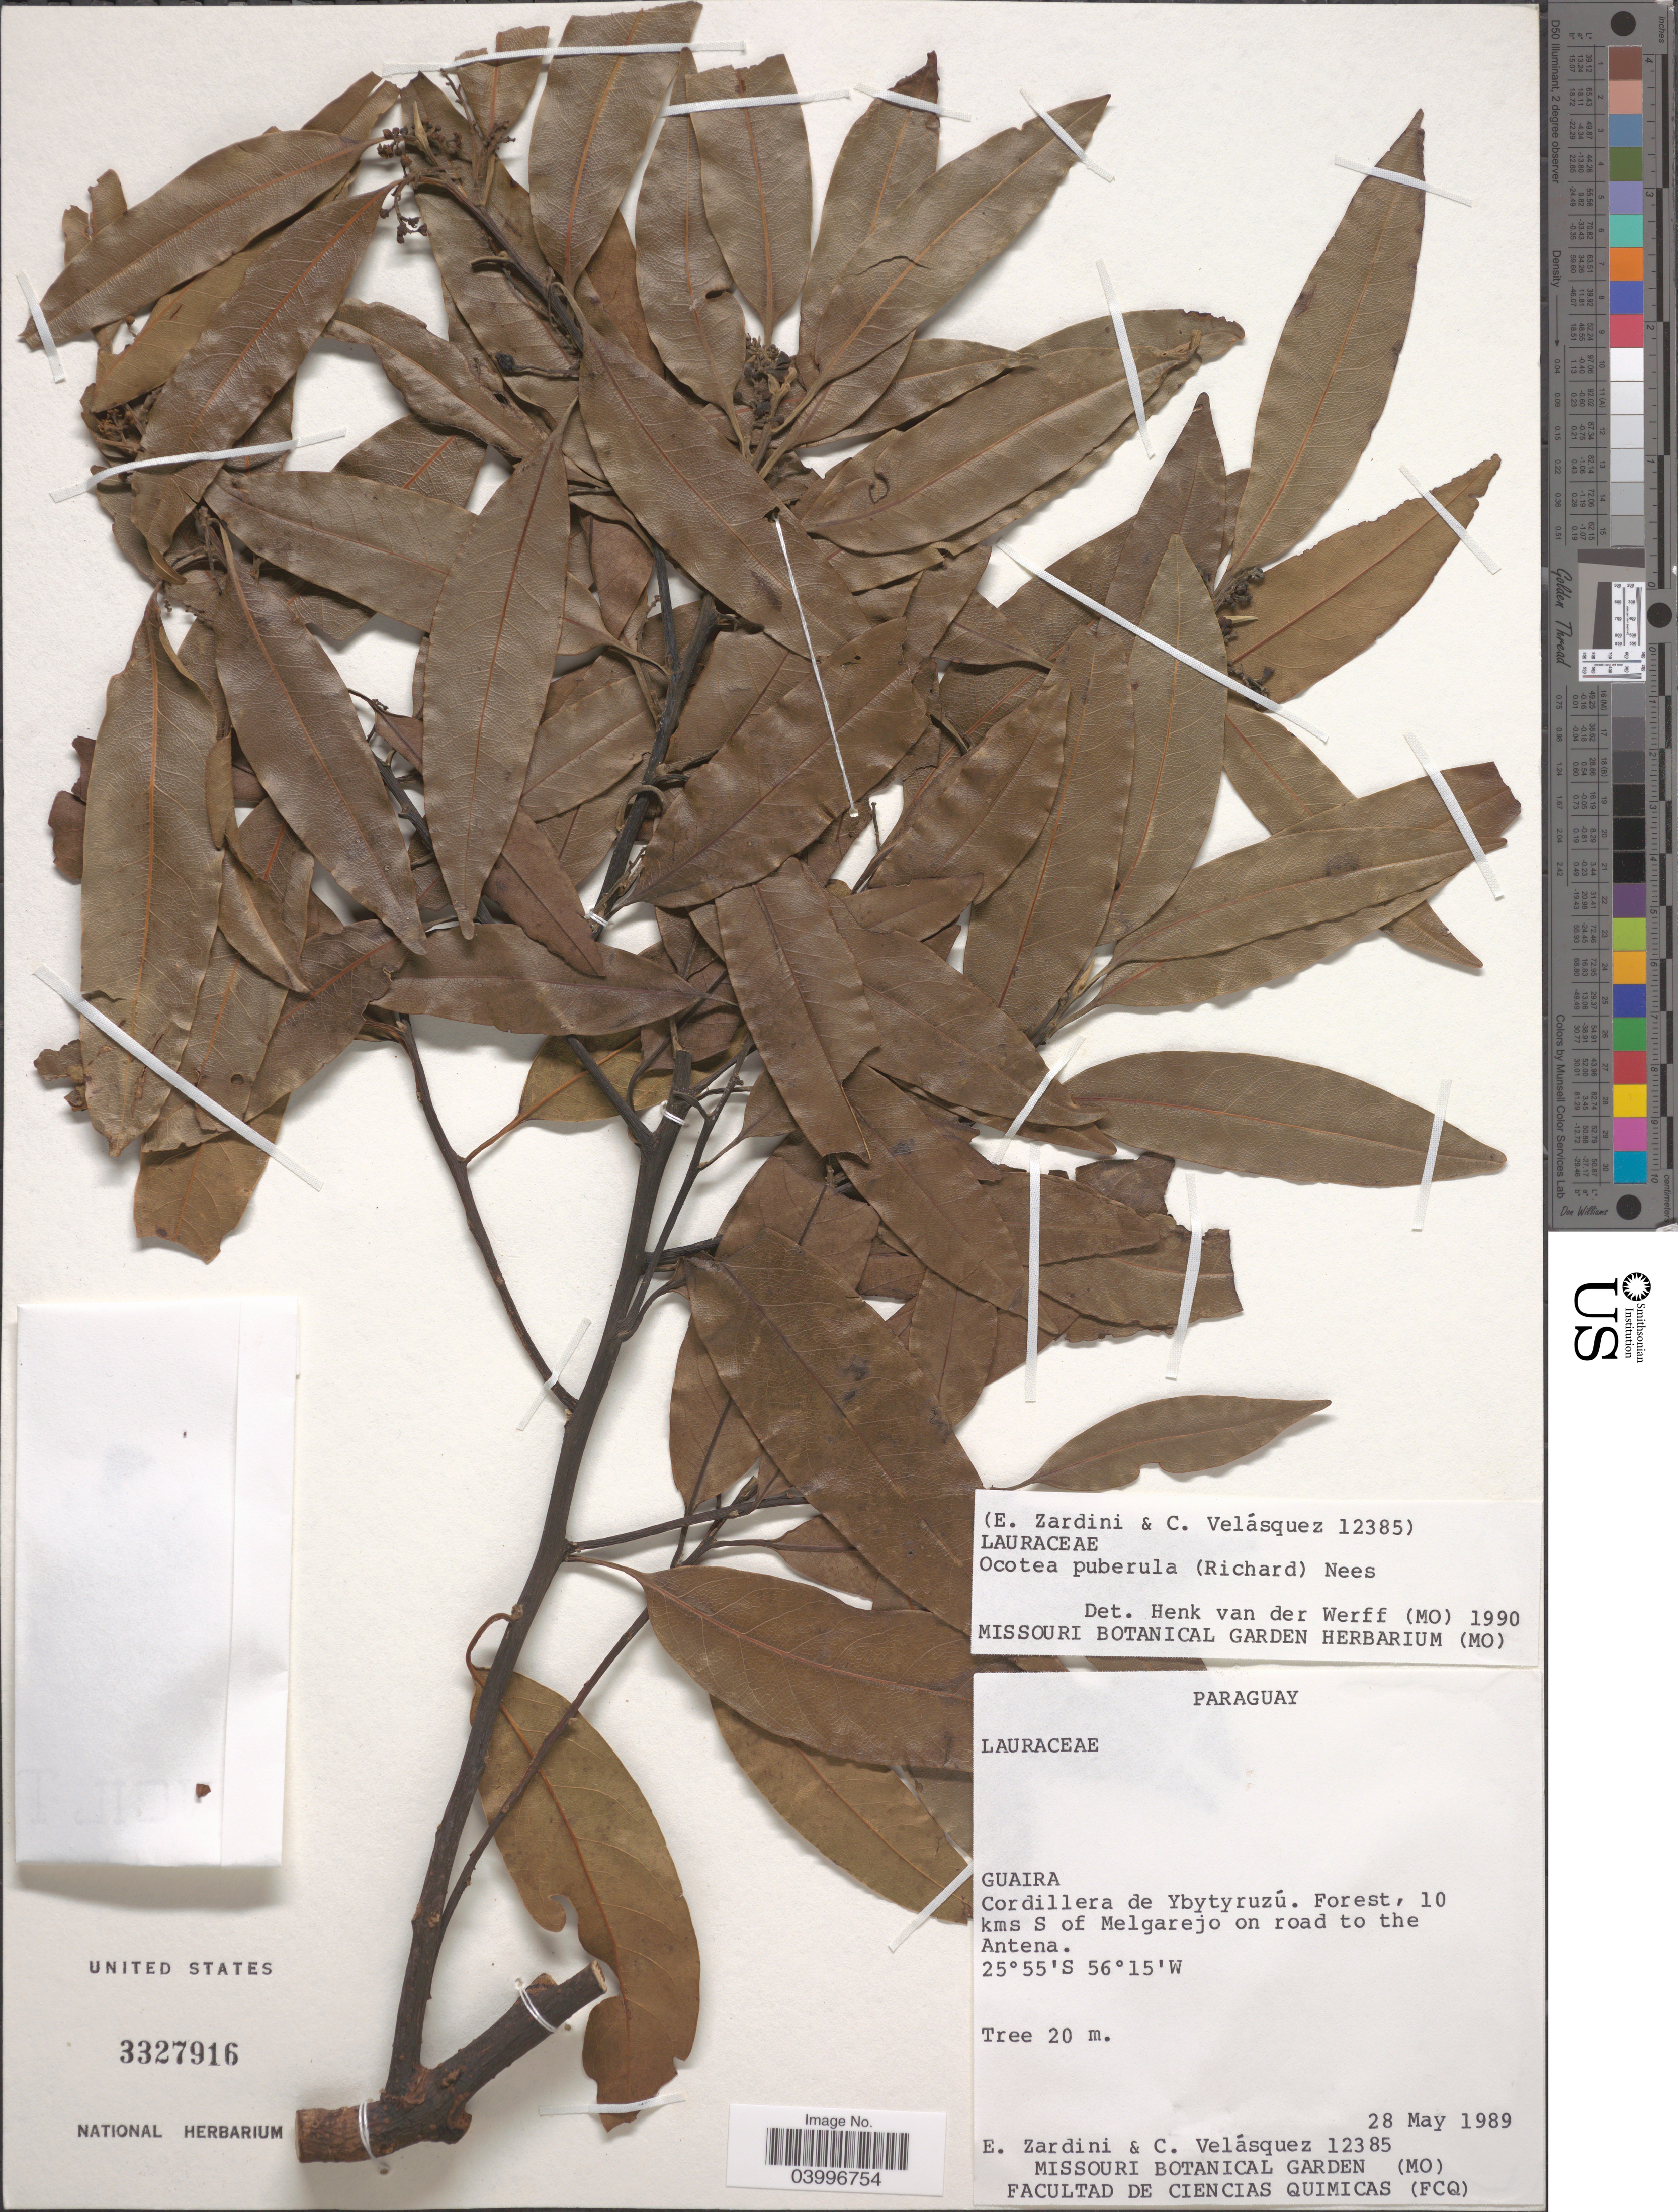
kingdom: Plantae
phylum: Tracheophyta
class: Magnoliopsida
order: Laurales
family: Lauraceae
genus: Ocotea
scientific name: Ocotea puberula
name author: (Rich.) Nees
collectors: E. Zardini & C. Velásquez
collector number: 12385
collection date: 1989-05-28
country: Paraguay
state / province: Guaira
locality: Cordillera de Ybytyruzú. Forest, 10 kms S of Melgarejo on road to the Antena.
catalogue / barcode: US 3327916